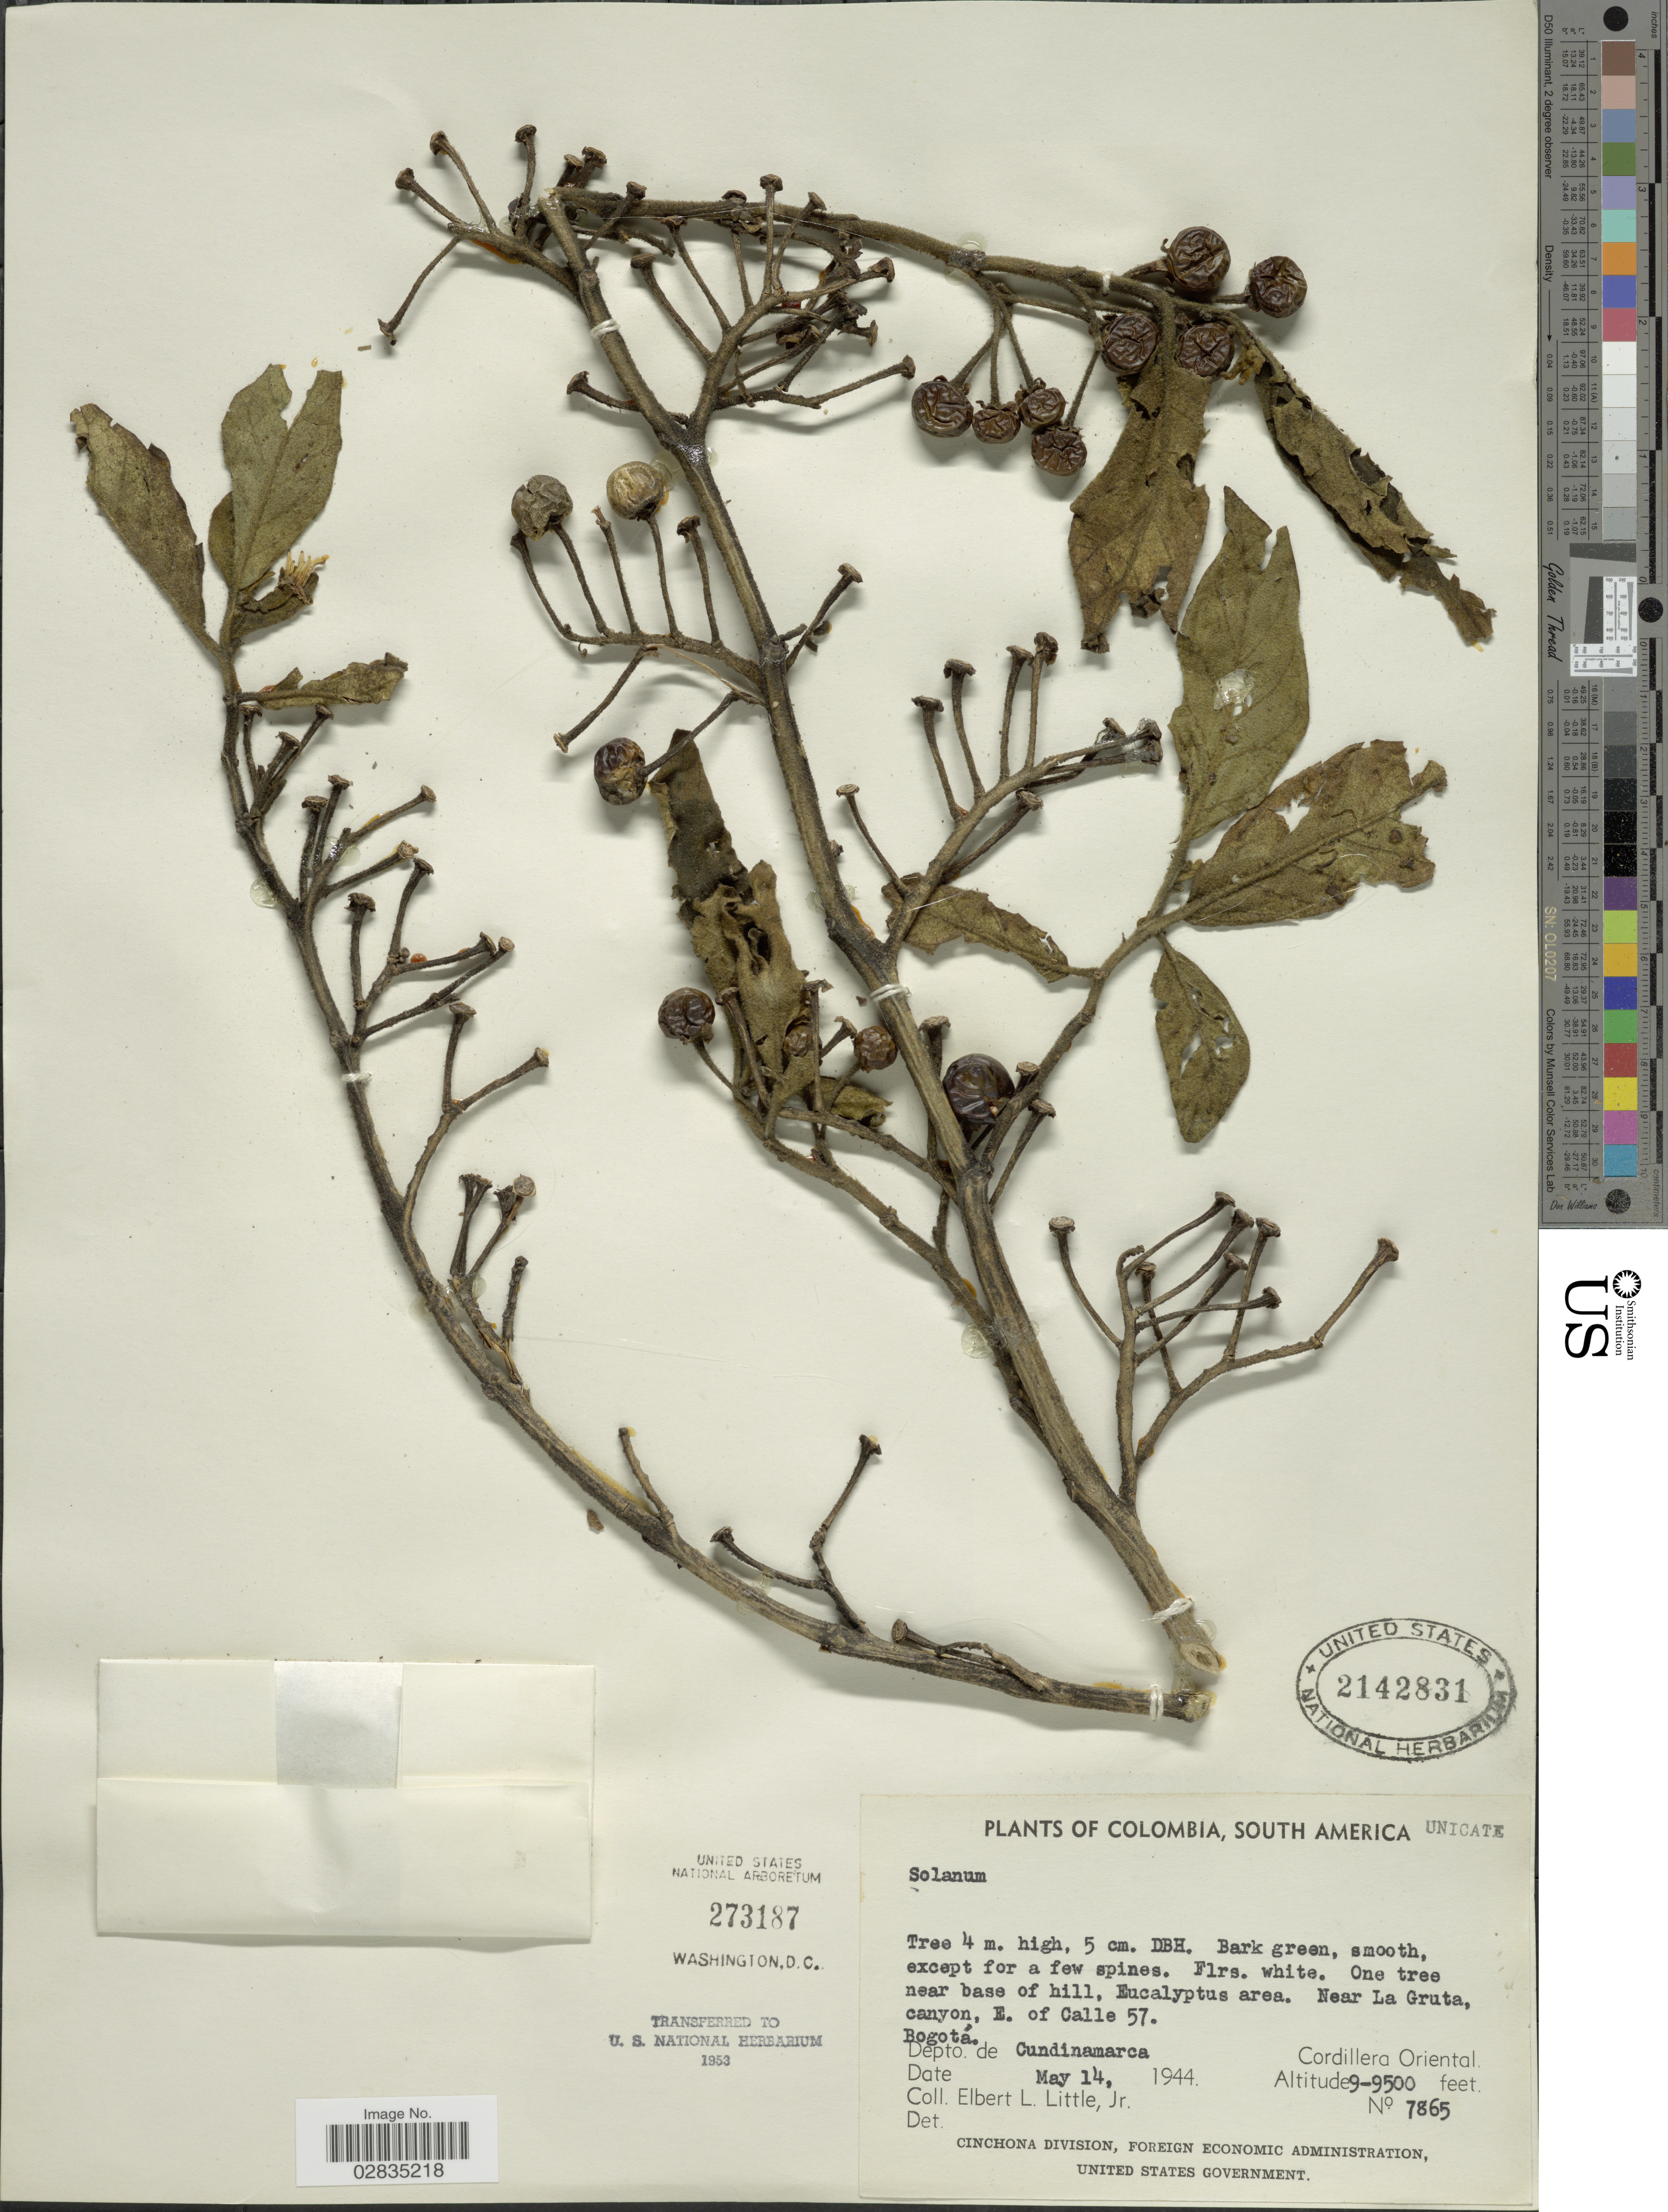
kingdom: Plantae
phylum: Tracheophyta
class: Magnoliopsida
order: Solanales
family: Solanaceae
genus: Solanum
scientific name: Solanum sp.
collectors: E. L. Little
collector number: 7865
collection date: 1944-05-14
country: Colombia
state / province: Cundinamarca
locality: Near base of hill, Eucalyptus area, near La Gruta, canyon, E. of Calle 57, Bogotá, Depto. de Cundinamarca, Cordillera Oriental.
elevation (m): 2743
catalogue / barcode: US 2142831